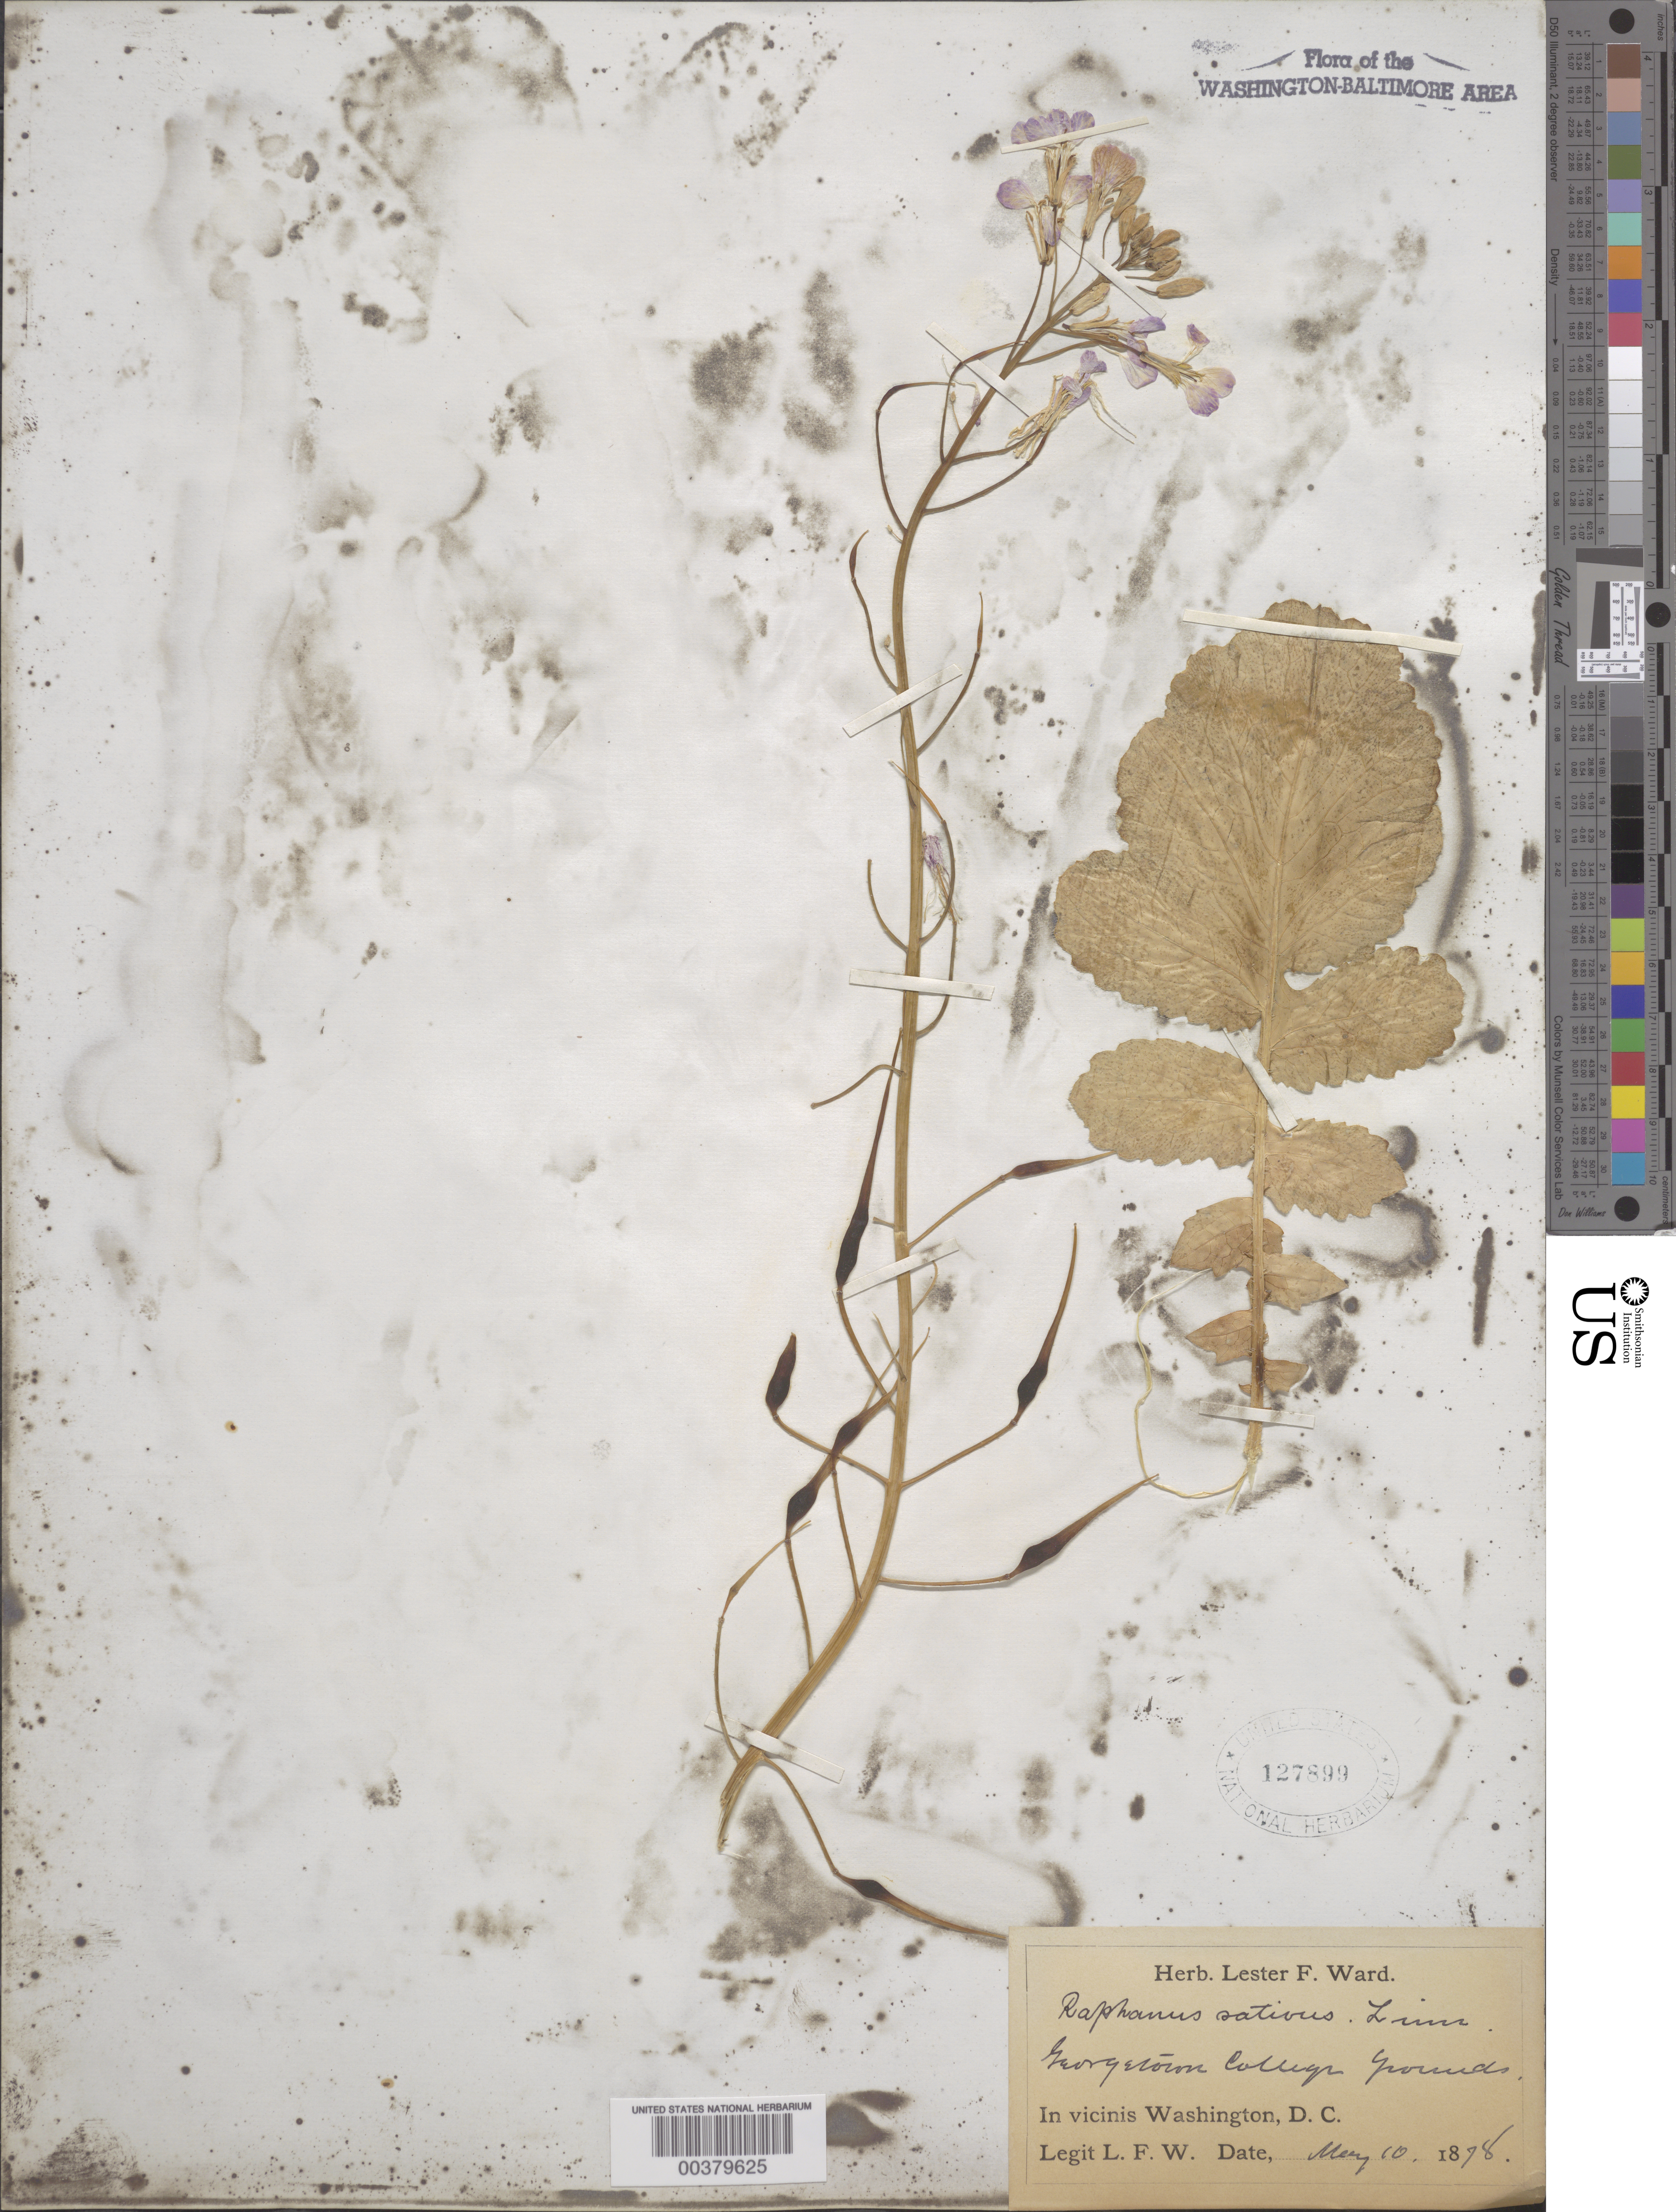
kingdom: Plantae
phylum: Tracheophyta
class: Magnoliopsida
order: Brassicales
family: Brassicaceae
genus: Raphanus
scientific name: Raphanus sativus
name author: L.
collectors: L. F. Ward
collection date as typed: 10 May 1878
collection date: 1878-05-10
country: United States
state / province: District of Columbia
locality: Georgetown College grounds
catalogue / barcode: US 127899